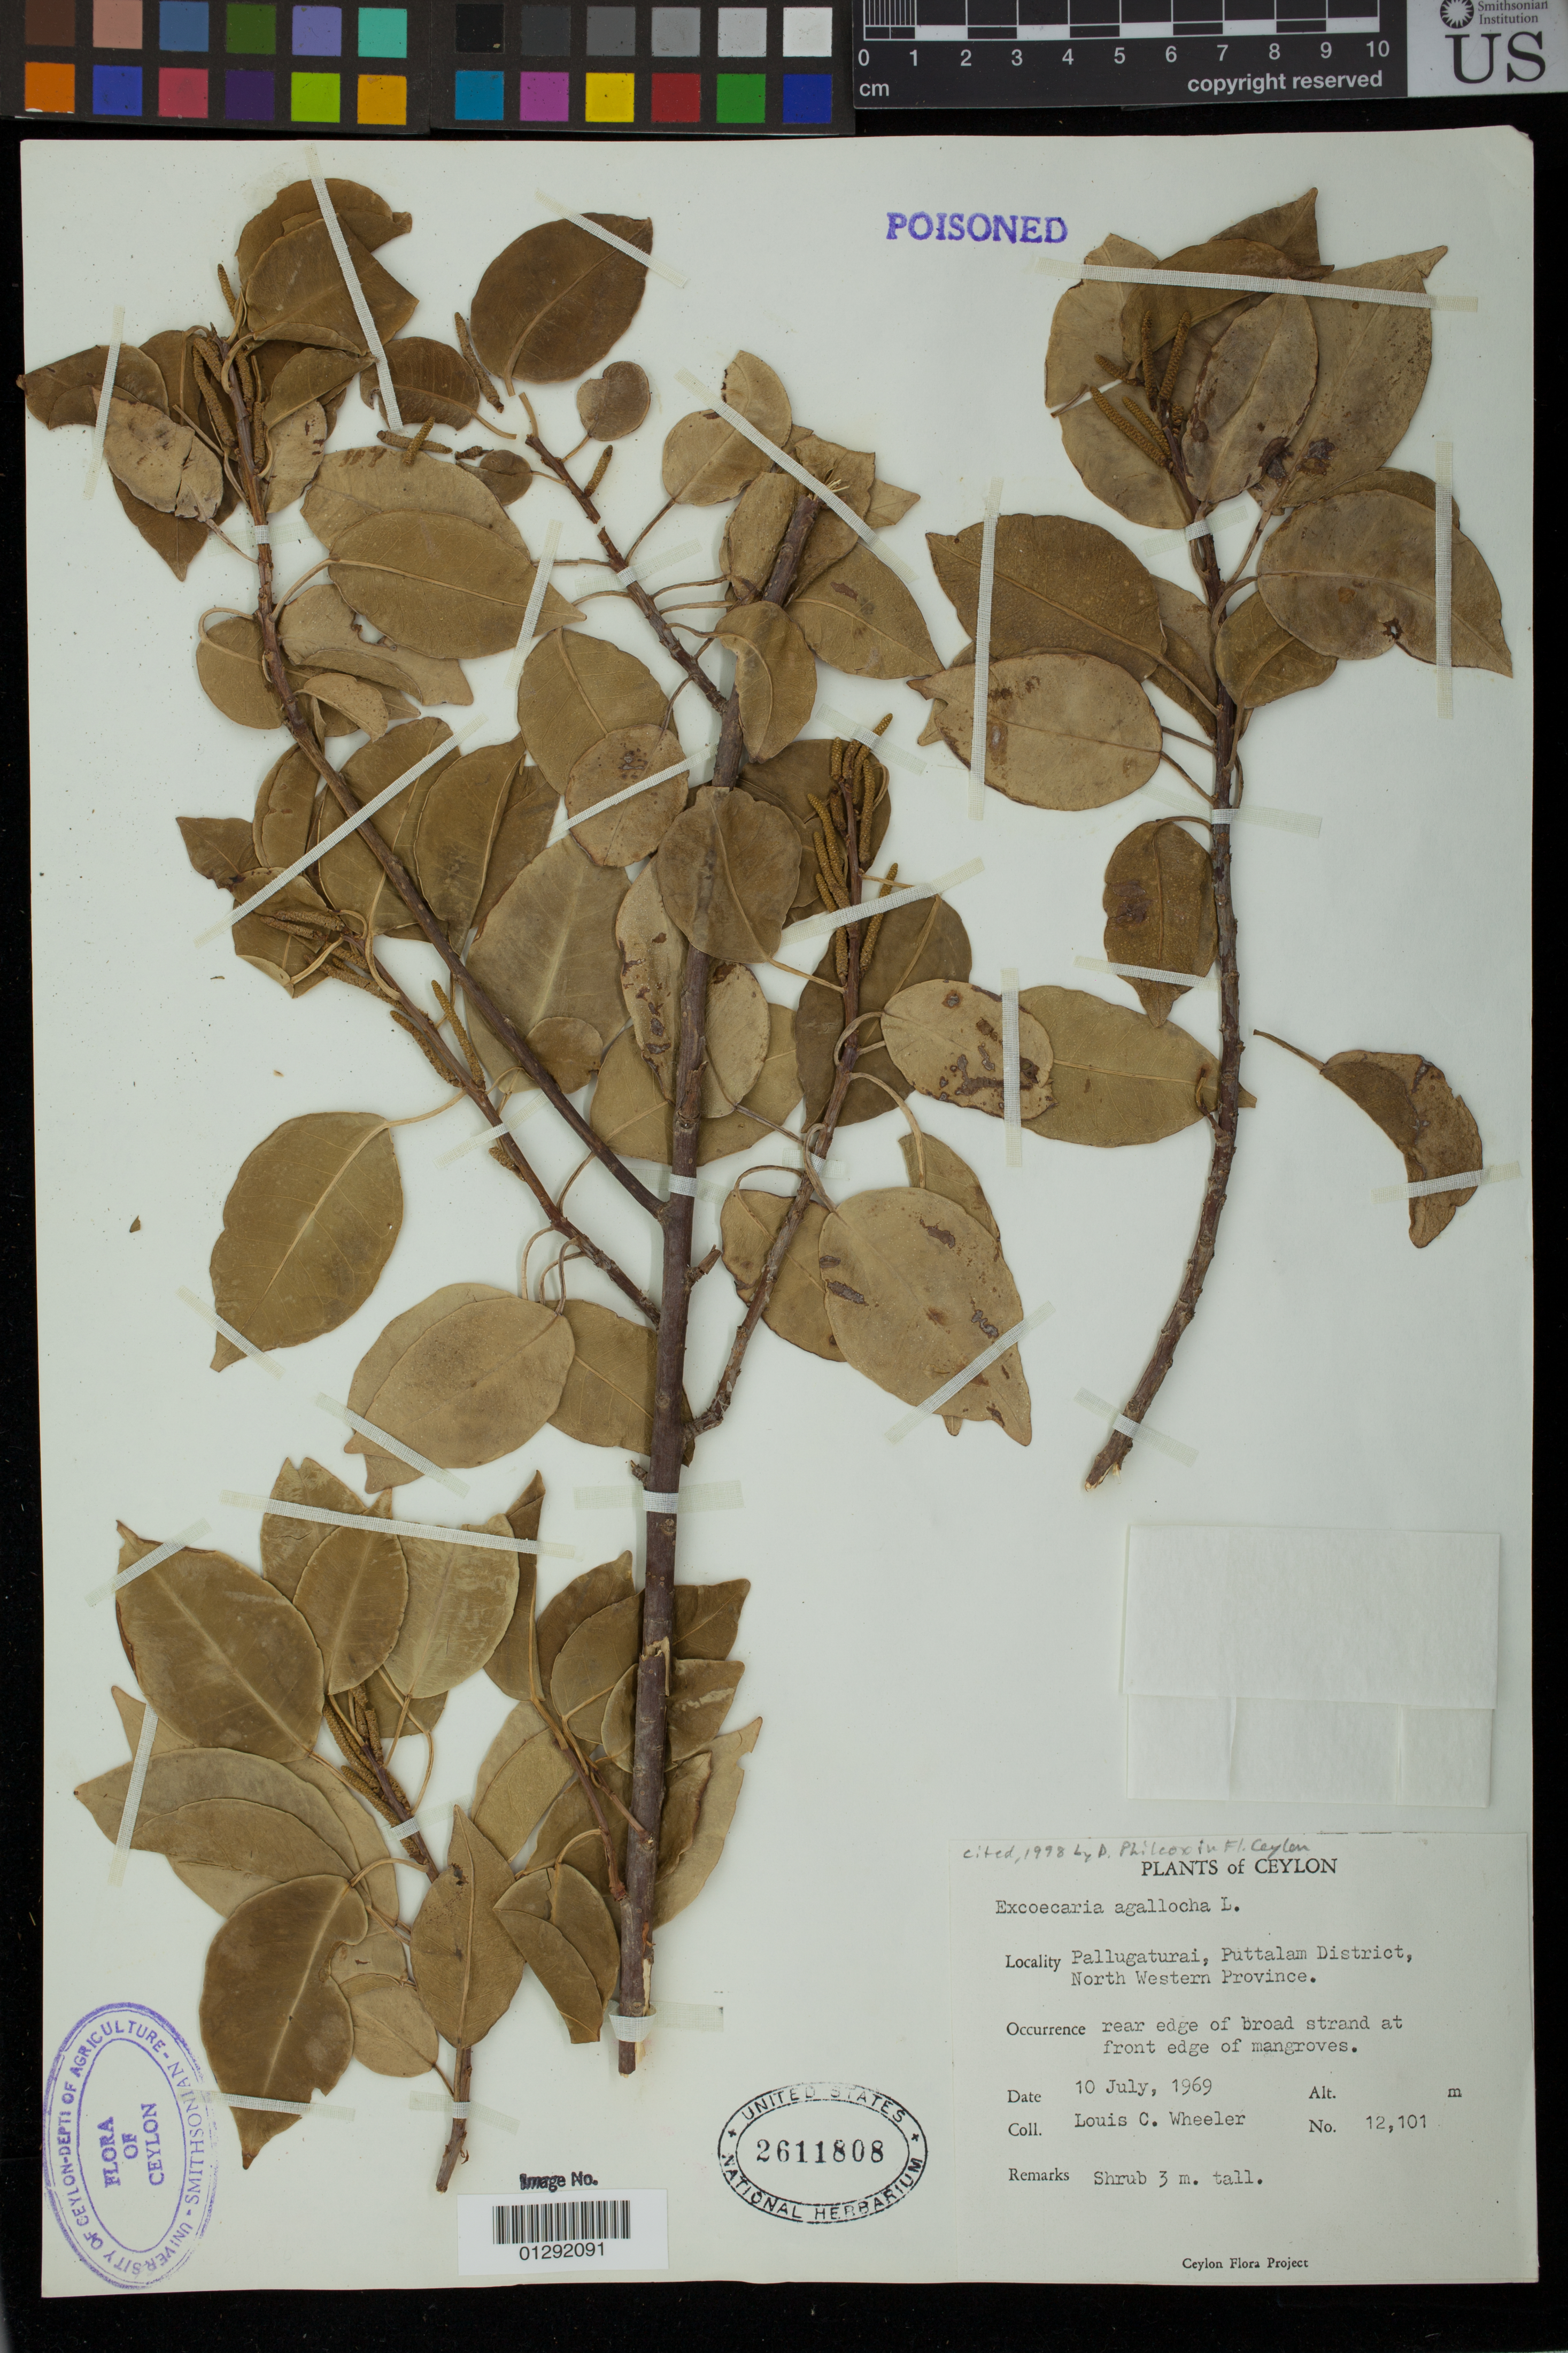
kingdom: Plantae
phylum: Tracheophyta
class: Magnoliopsida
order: Malpighiales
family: Euphorbiaceae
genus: Excoecaria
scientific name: Excoecaria agallocha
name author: L.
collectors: L. C. Wheeler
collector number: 12101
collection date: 1969-07-10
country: Sri Lanka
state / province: North Western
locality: Ceylon. Pallagaturai, Puttalam District.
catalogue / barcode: US 2611808